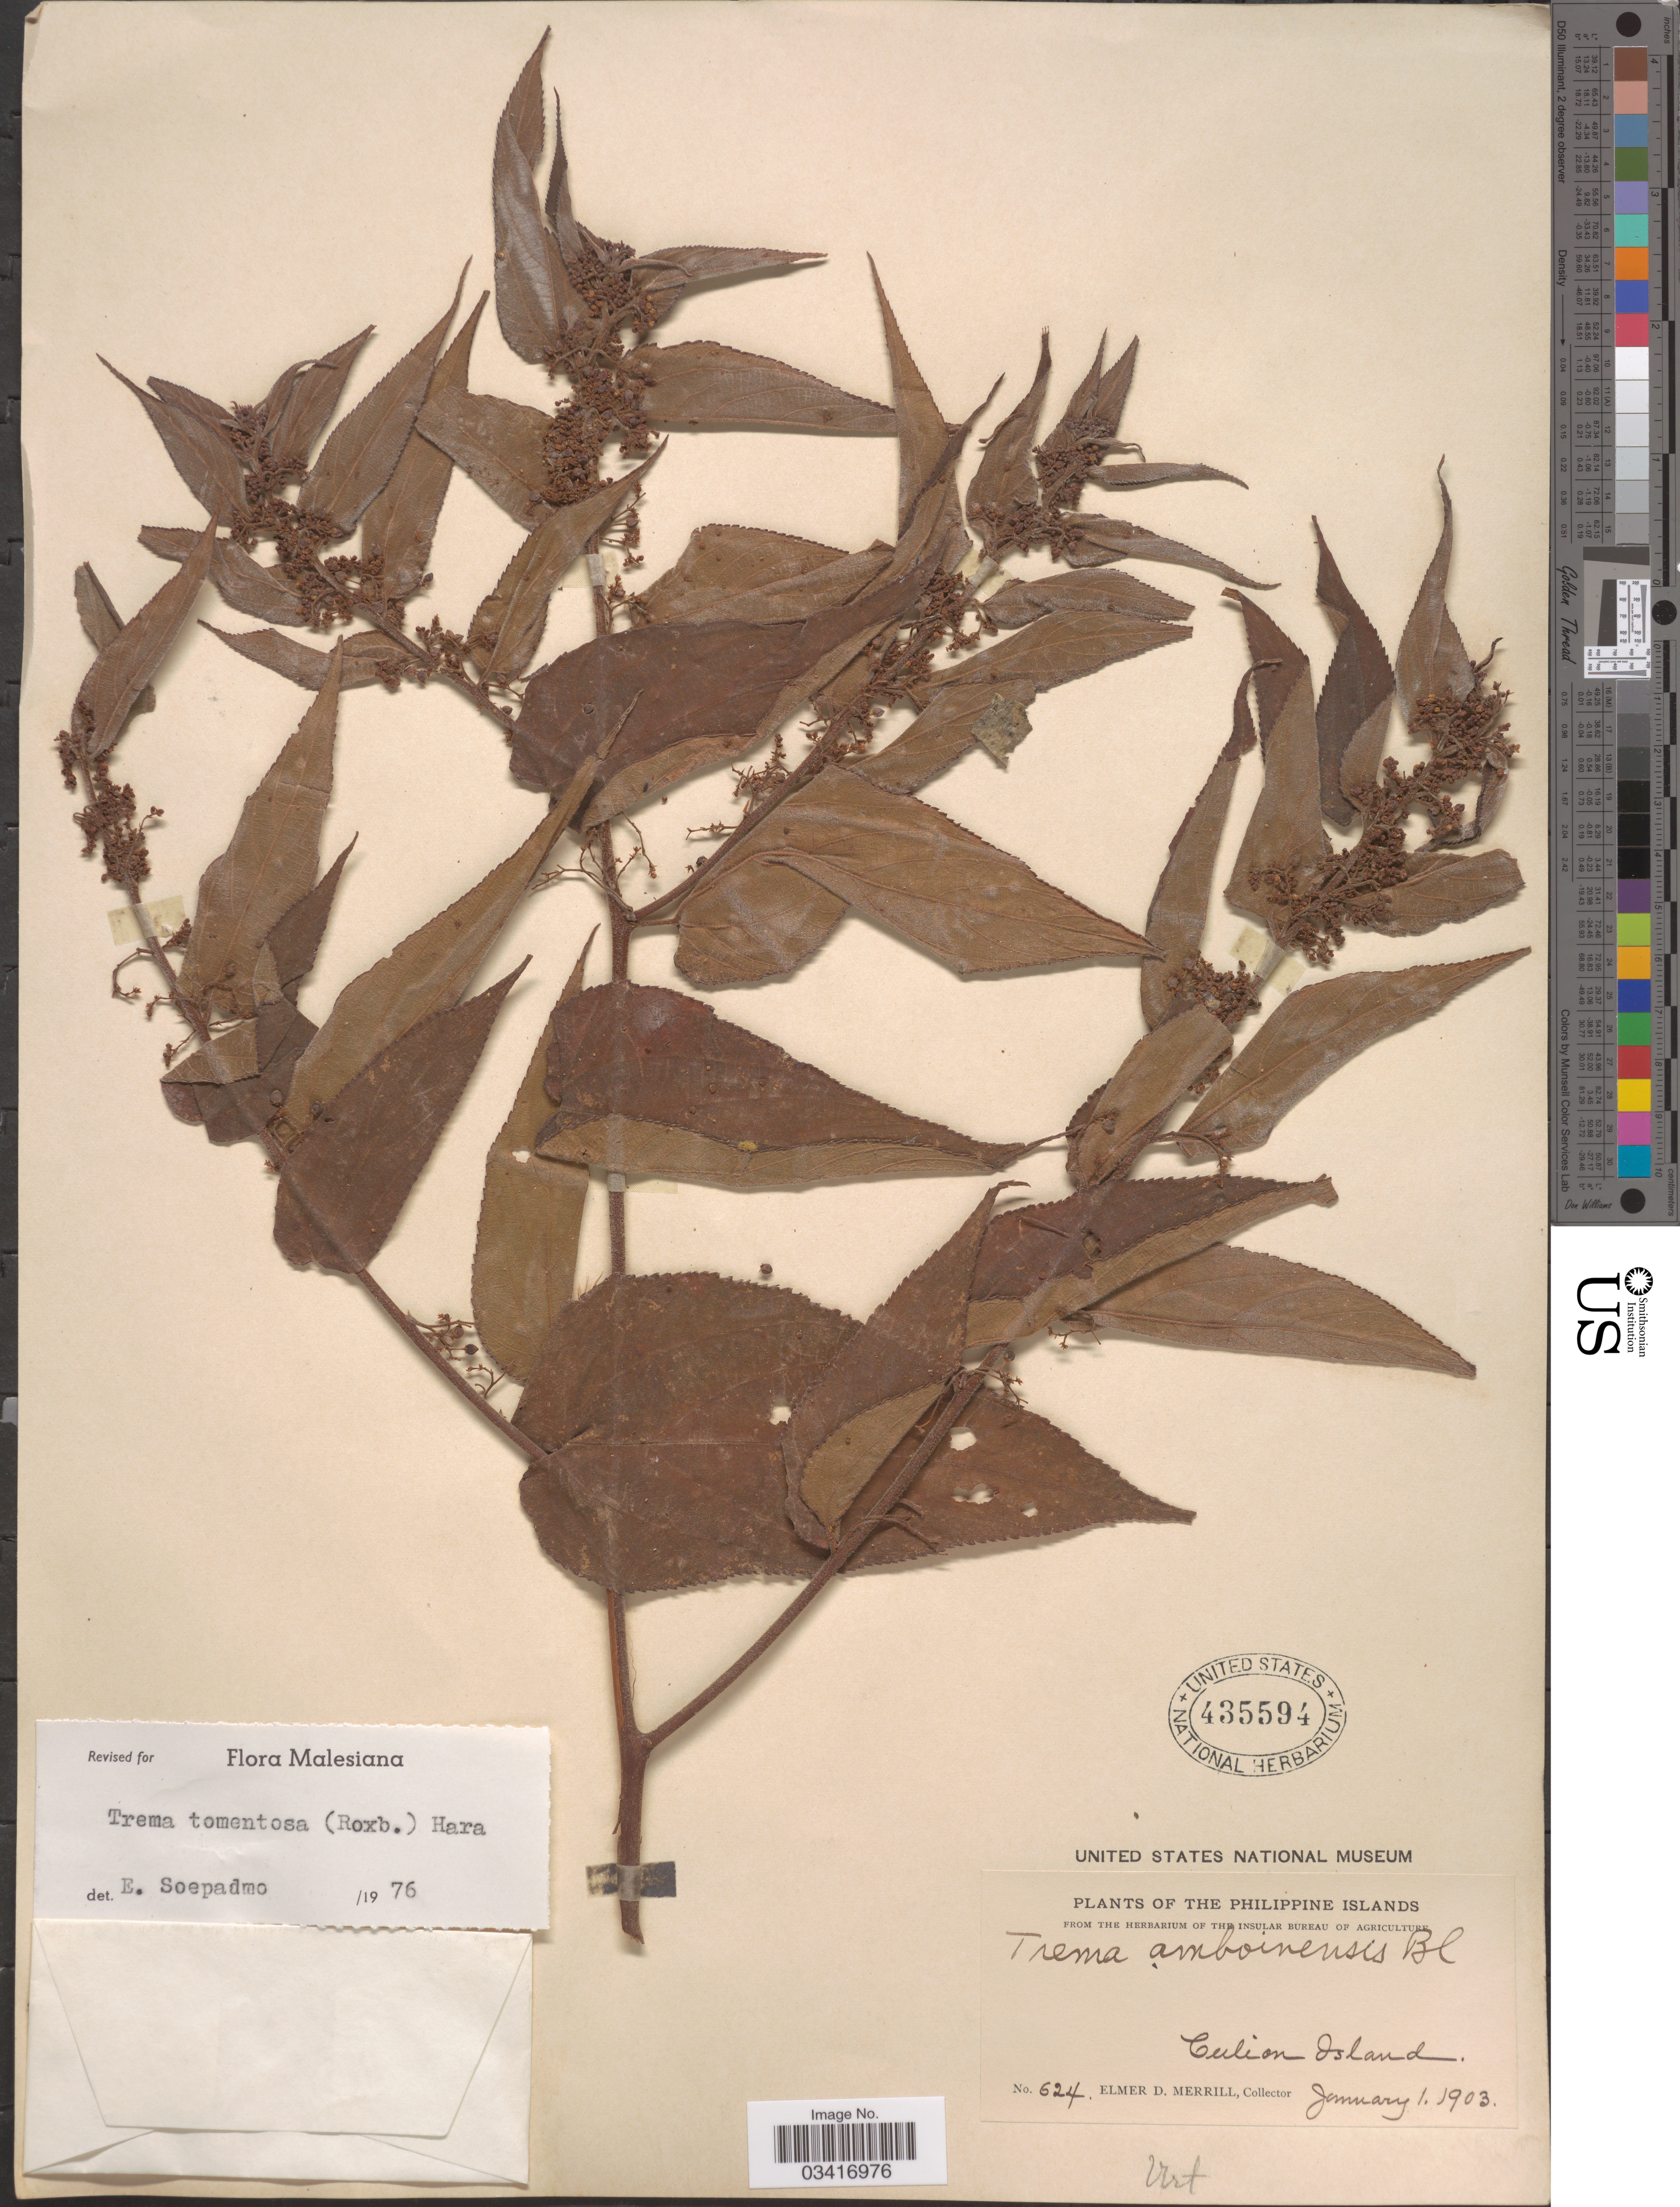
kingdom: Plantae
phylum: Tracheophyta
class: Magnoliopsida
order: Rosales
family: Cannabaceae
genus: Trema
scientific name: Trema tomentosum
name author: (Roxb.) Y. Hara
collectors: E. D. Merrill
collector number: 624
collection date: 1903-01-01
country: Philippines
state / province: Mimaropa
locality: Culion Island.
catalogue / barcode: US 435594